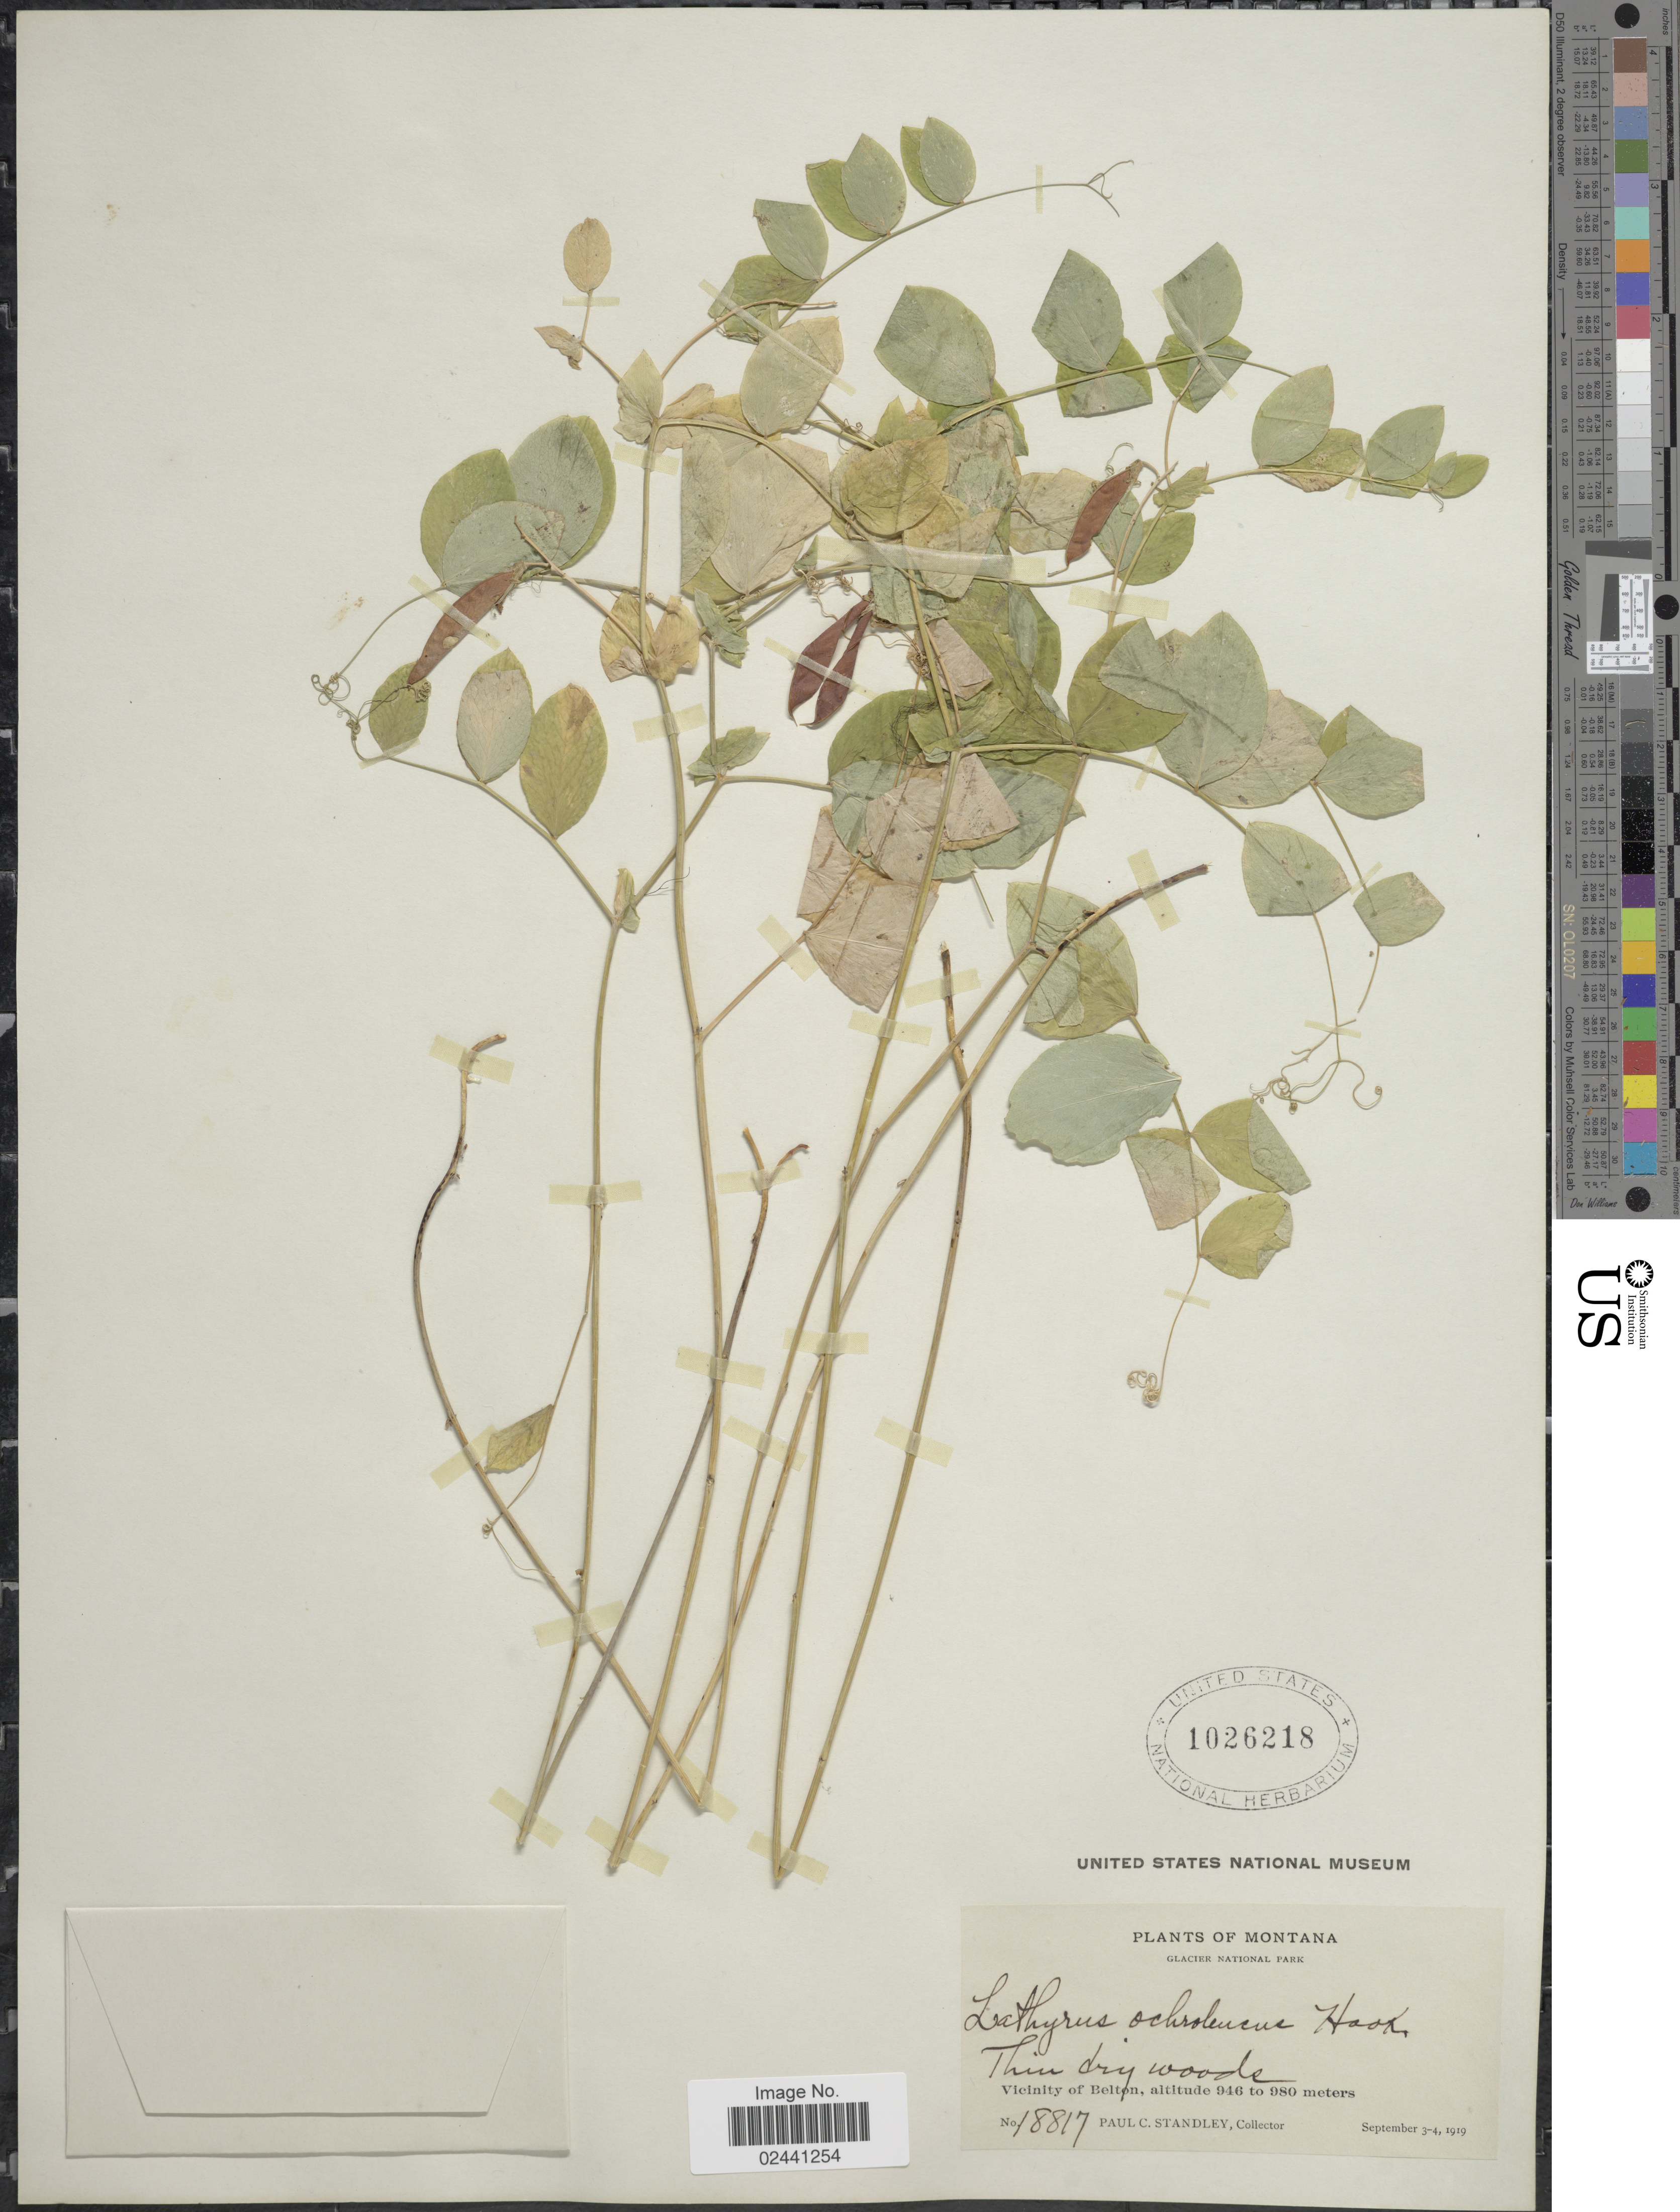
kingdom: Plantae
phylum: Tracheophyta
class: Magnoliopsida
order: Fabales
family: Fabaceae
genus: Lathyrus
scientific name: Lathyrus ochroleucus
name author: Hook.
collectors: P. C. Standley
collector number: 18817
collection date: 1919-09-03/1919-09-04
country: United States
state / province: Montana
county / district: Flathead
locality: Glacier National Park, Vicinity of Belton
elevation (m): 946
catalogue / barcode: US 1026218